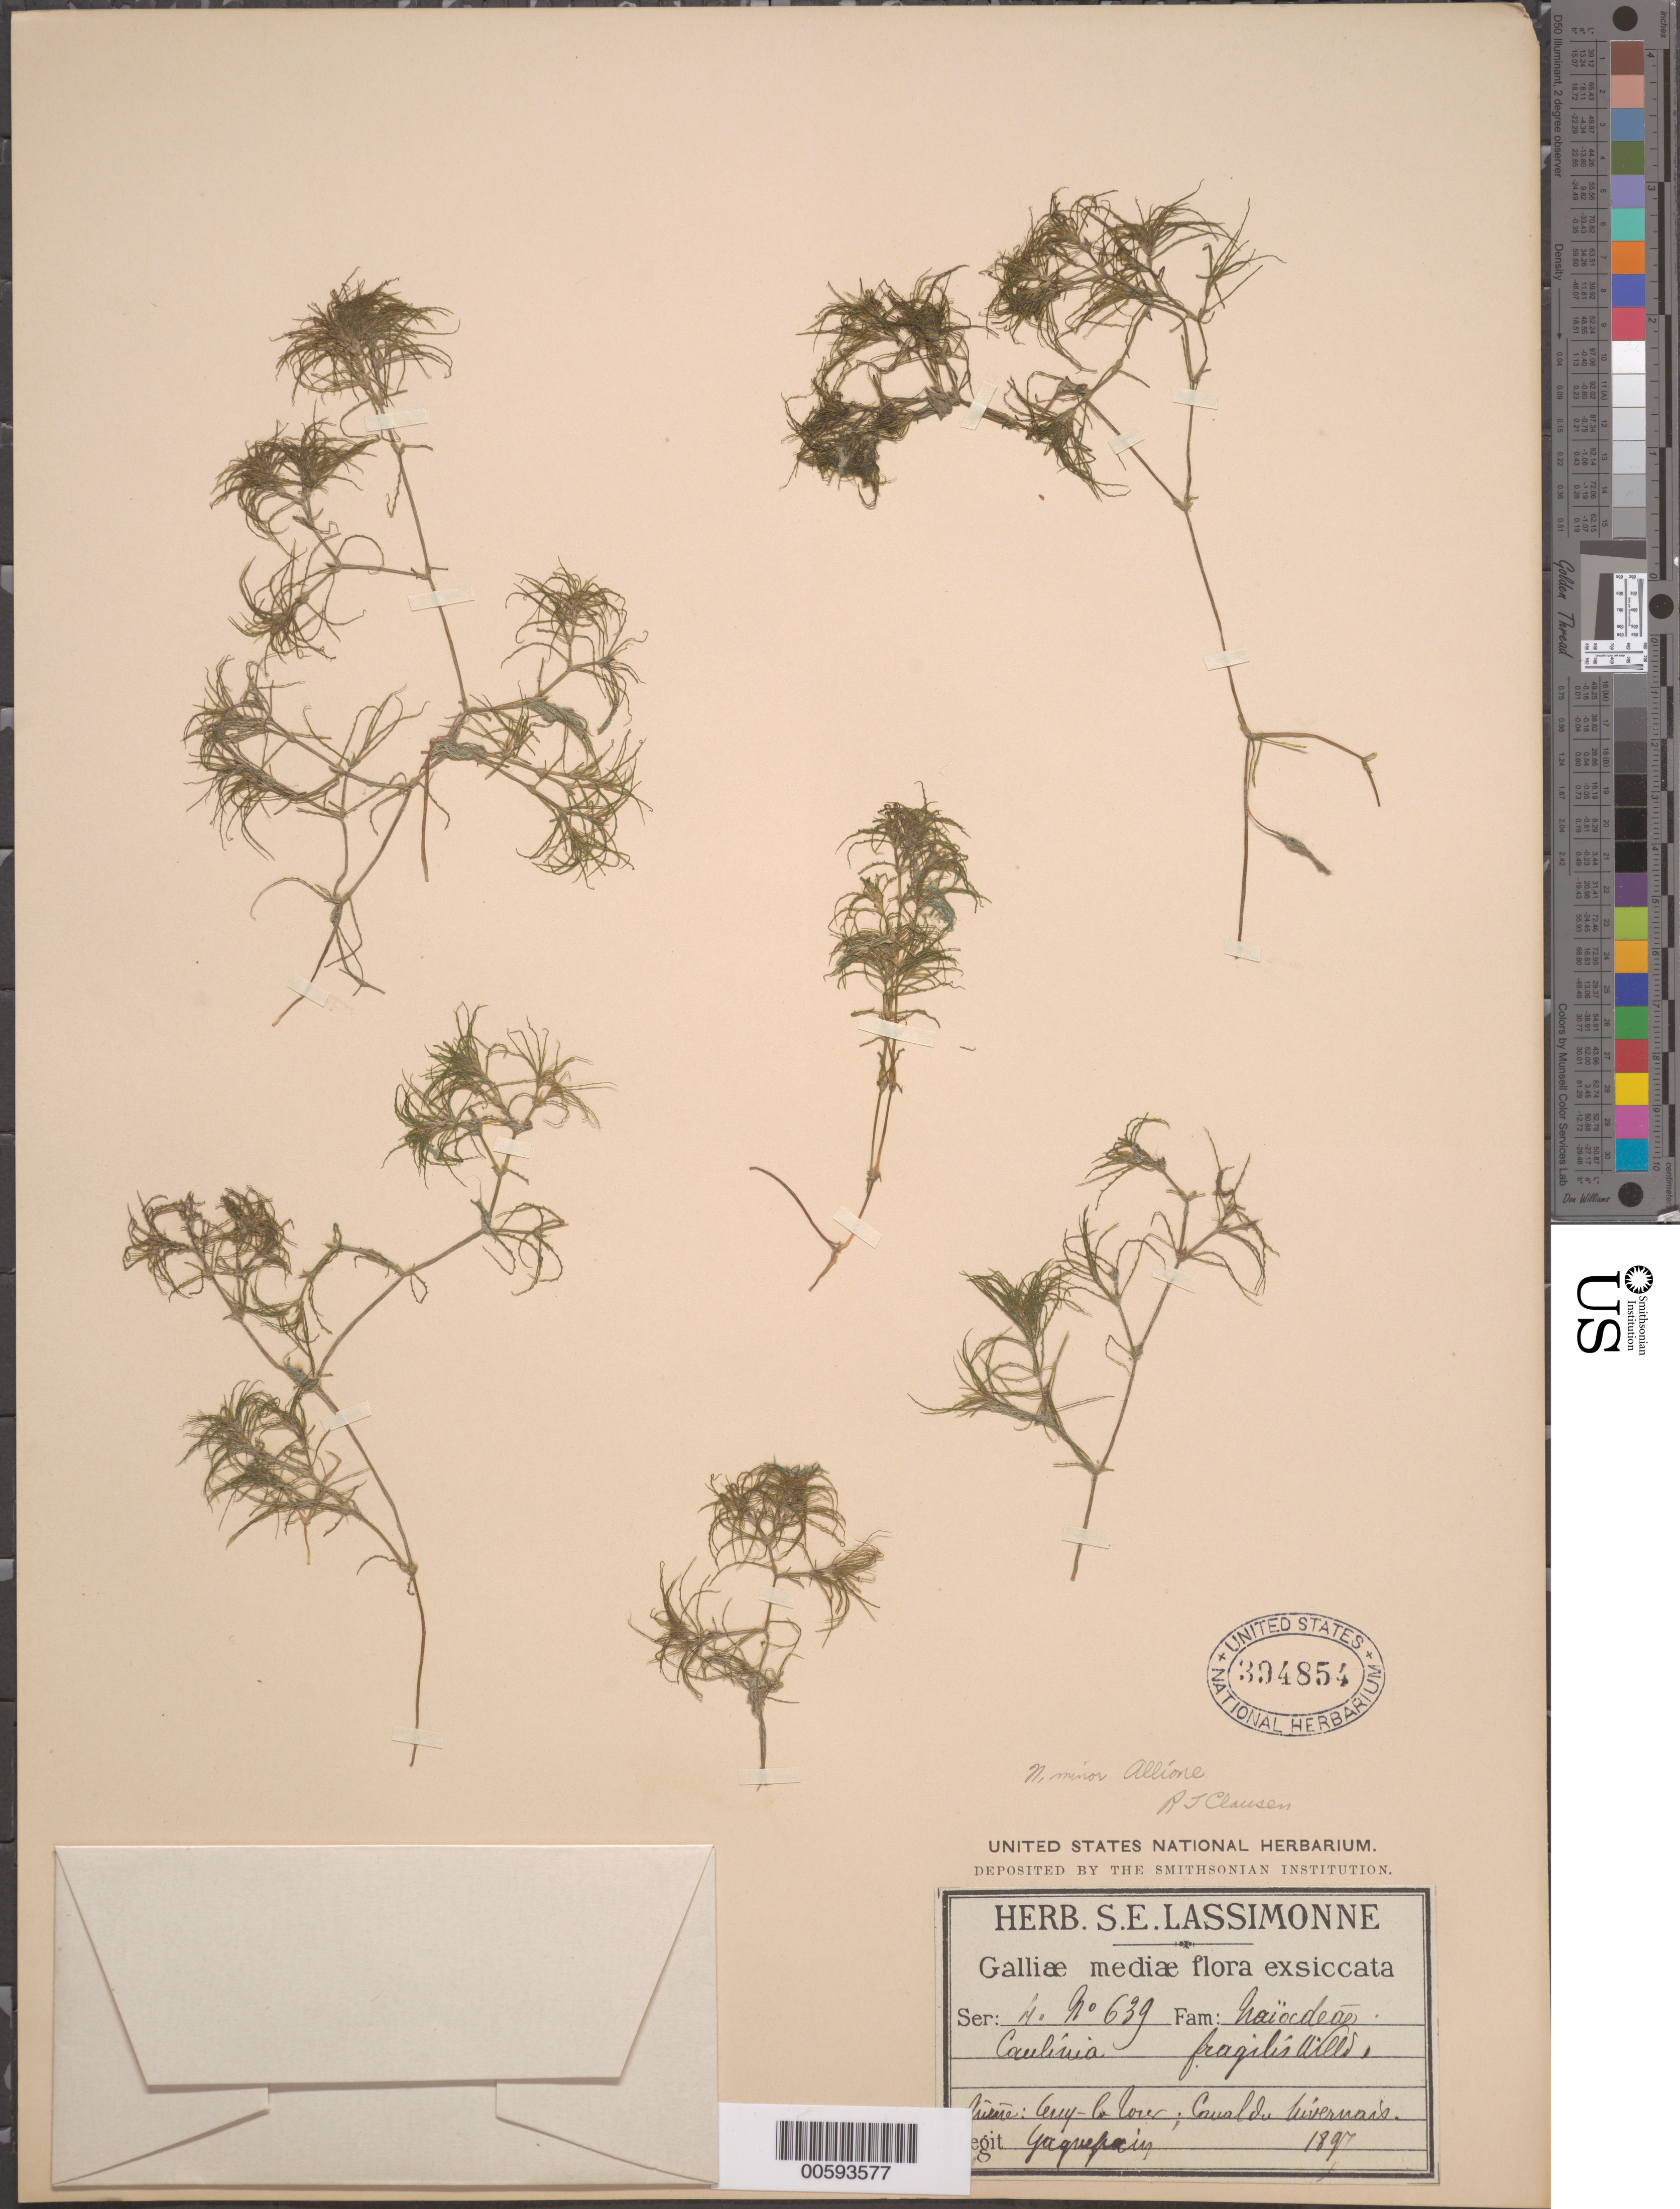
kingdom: Plantae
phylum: Tracheophyta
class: Liliopsida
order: Alismatales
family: Hydrocharitaceae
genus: Najas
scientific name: Najas minor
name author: All.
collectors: S. Lassimonne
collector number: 639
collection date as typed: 1897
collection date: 1897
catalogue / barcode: US 394854